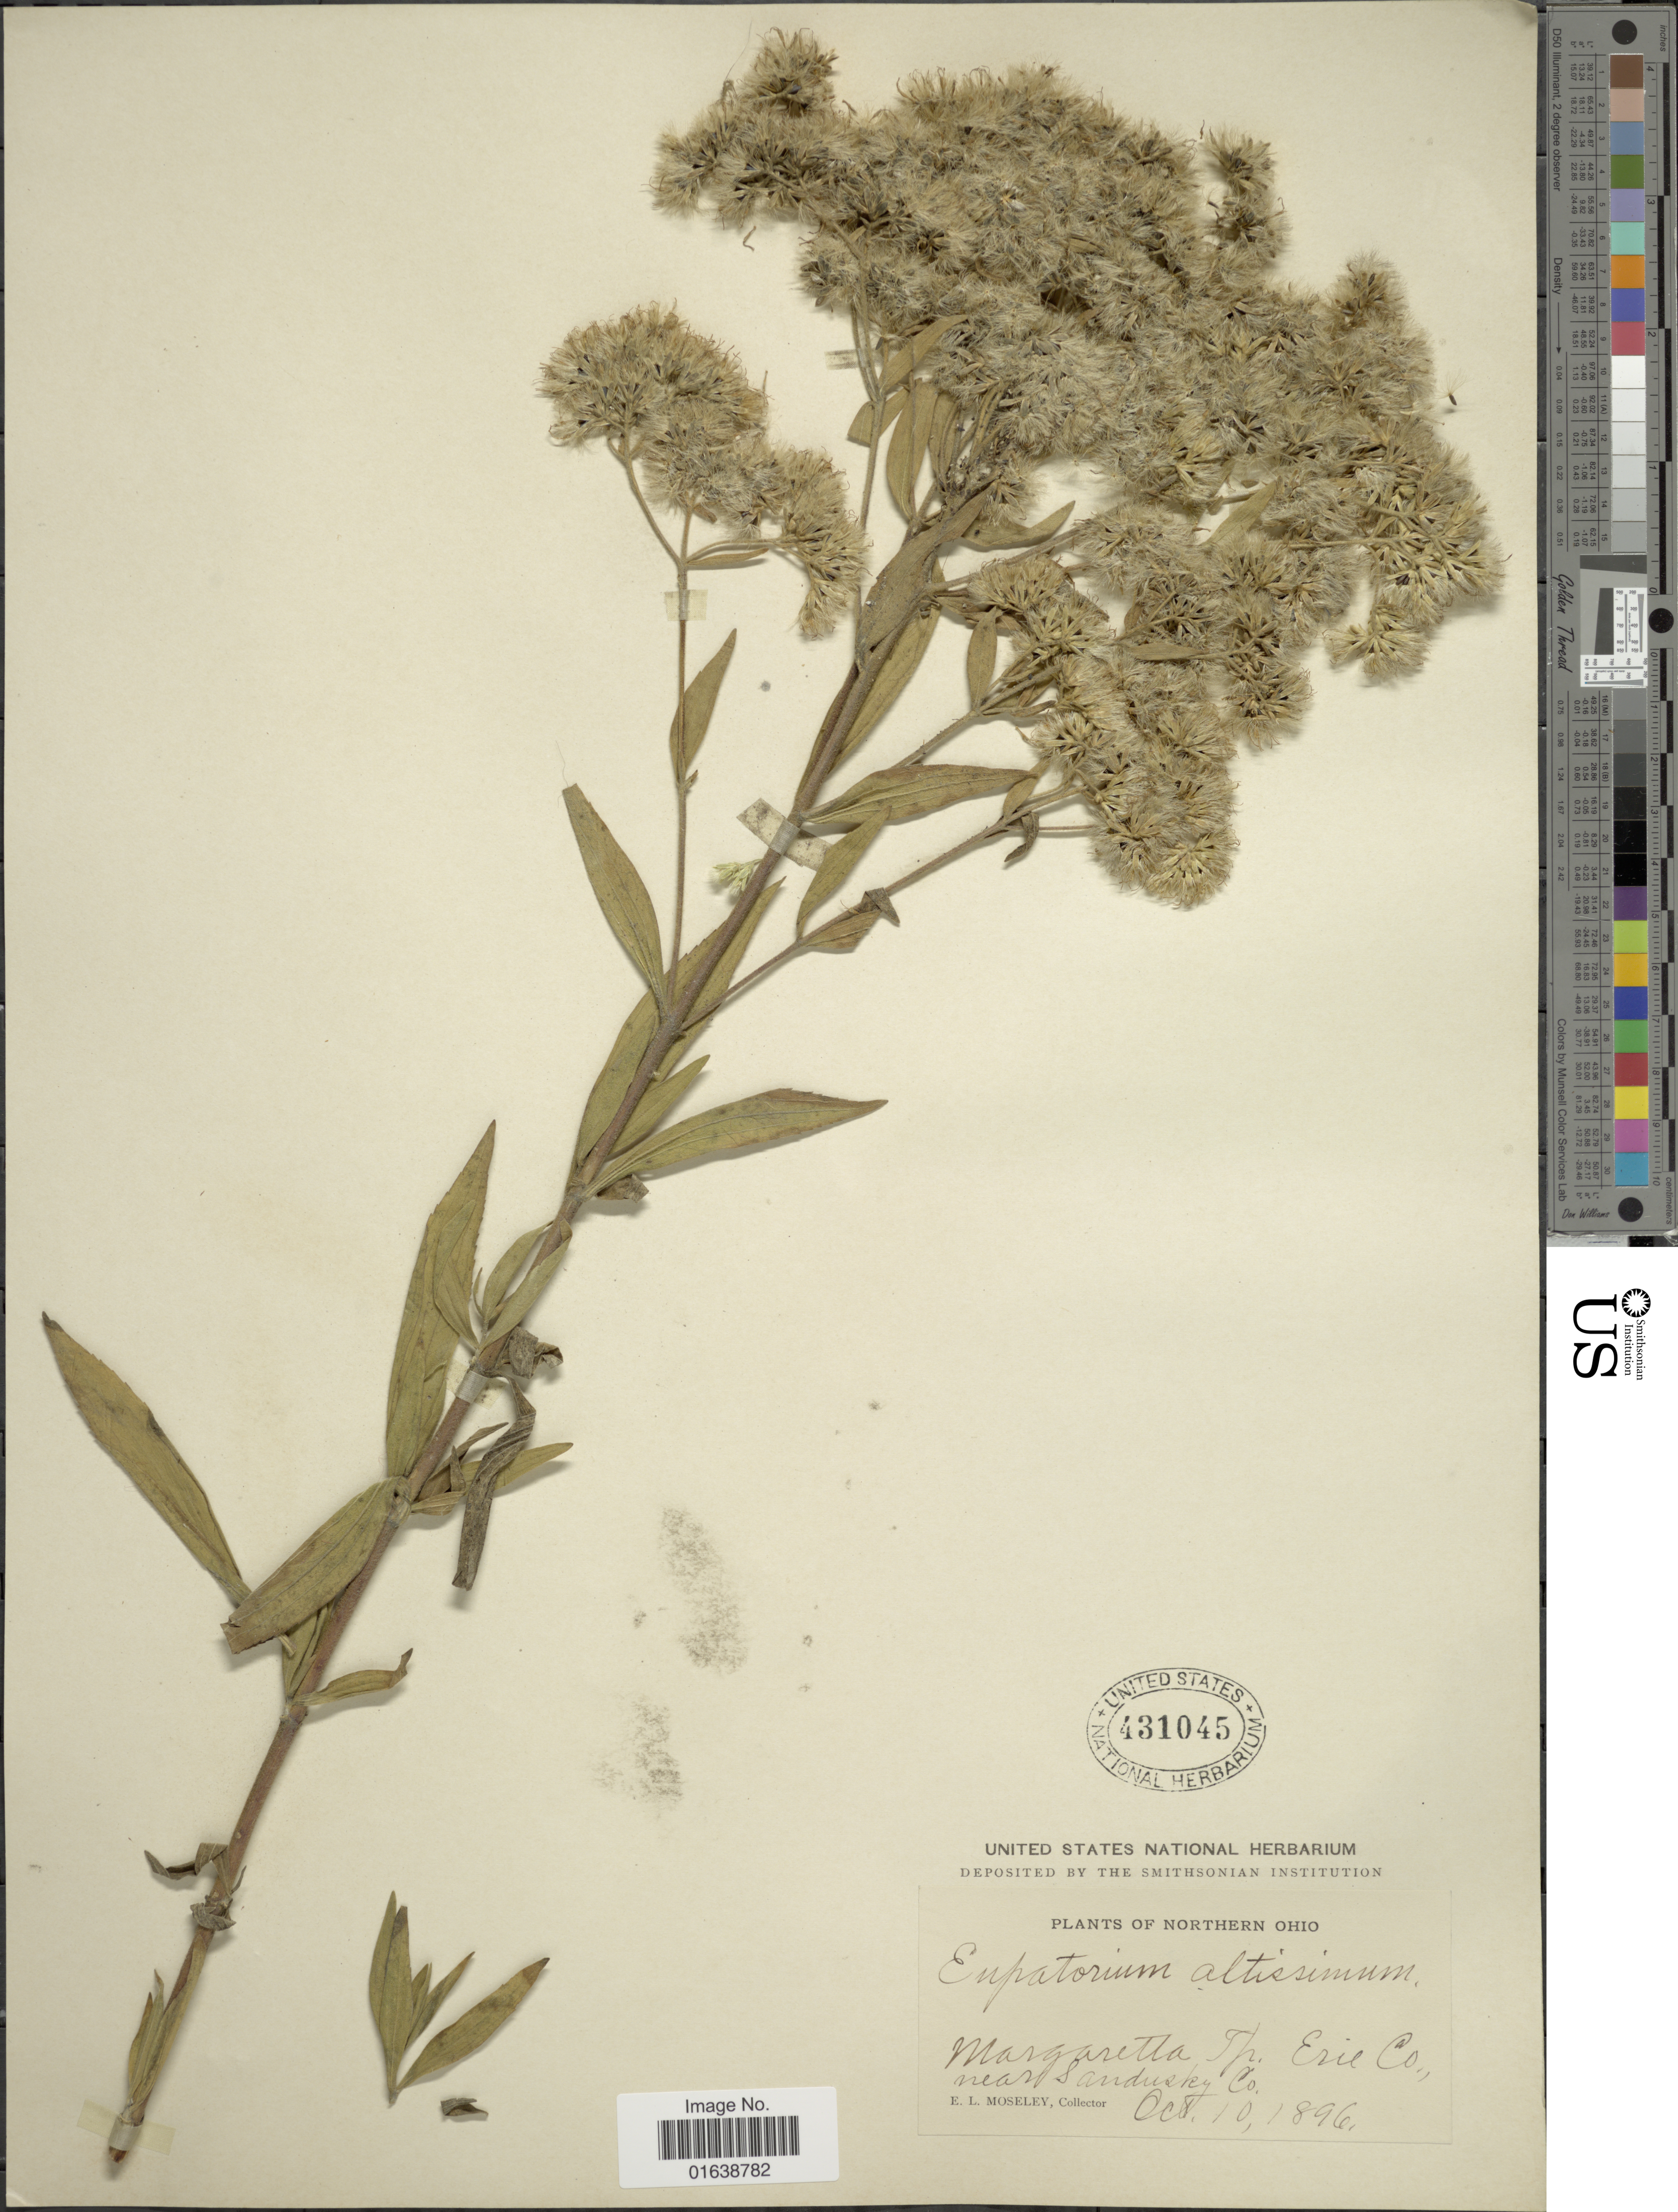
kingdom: Plantae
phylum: Tracheophyta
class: Magnoliopsida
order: Asterales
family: Asteraceae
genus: Eupatorium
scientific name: Eupatorium altissimum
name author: L.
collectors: E. Moseley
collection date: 1896-10-10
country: United States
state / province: Ohio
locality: Northern Ohio. Margaretta Tp. Erie Co. near Sandusky Co.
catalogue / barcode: US 431045